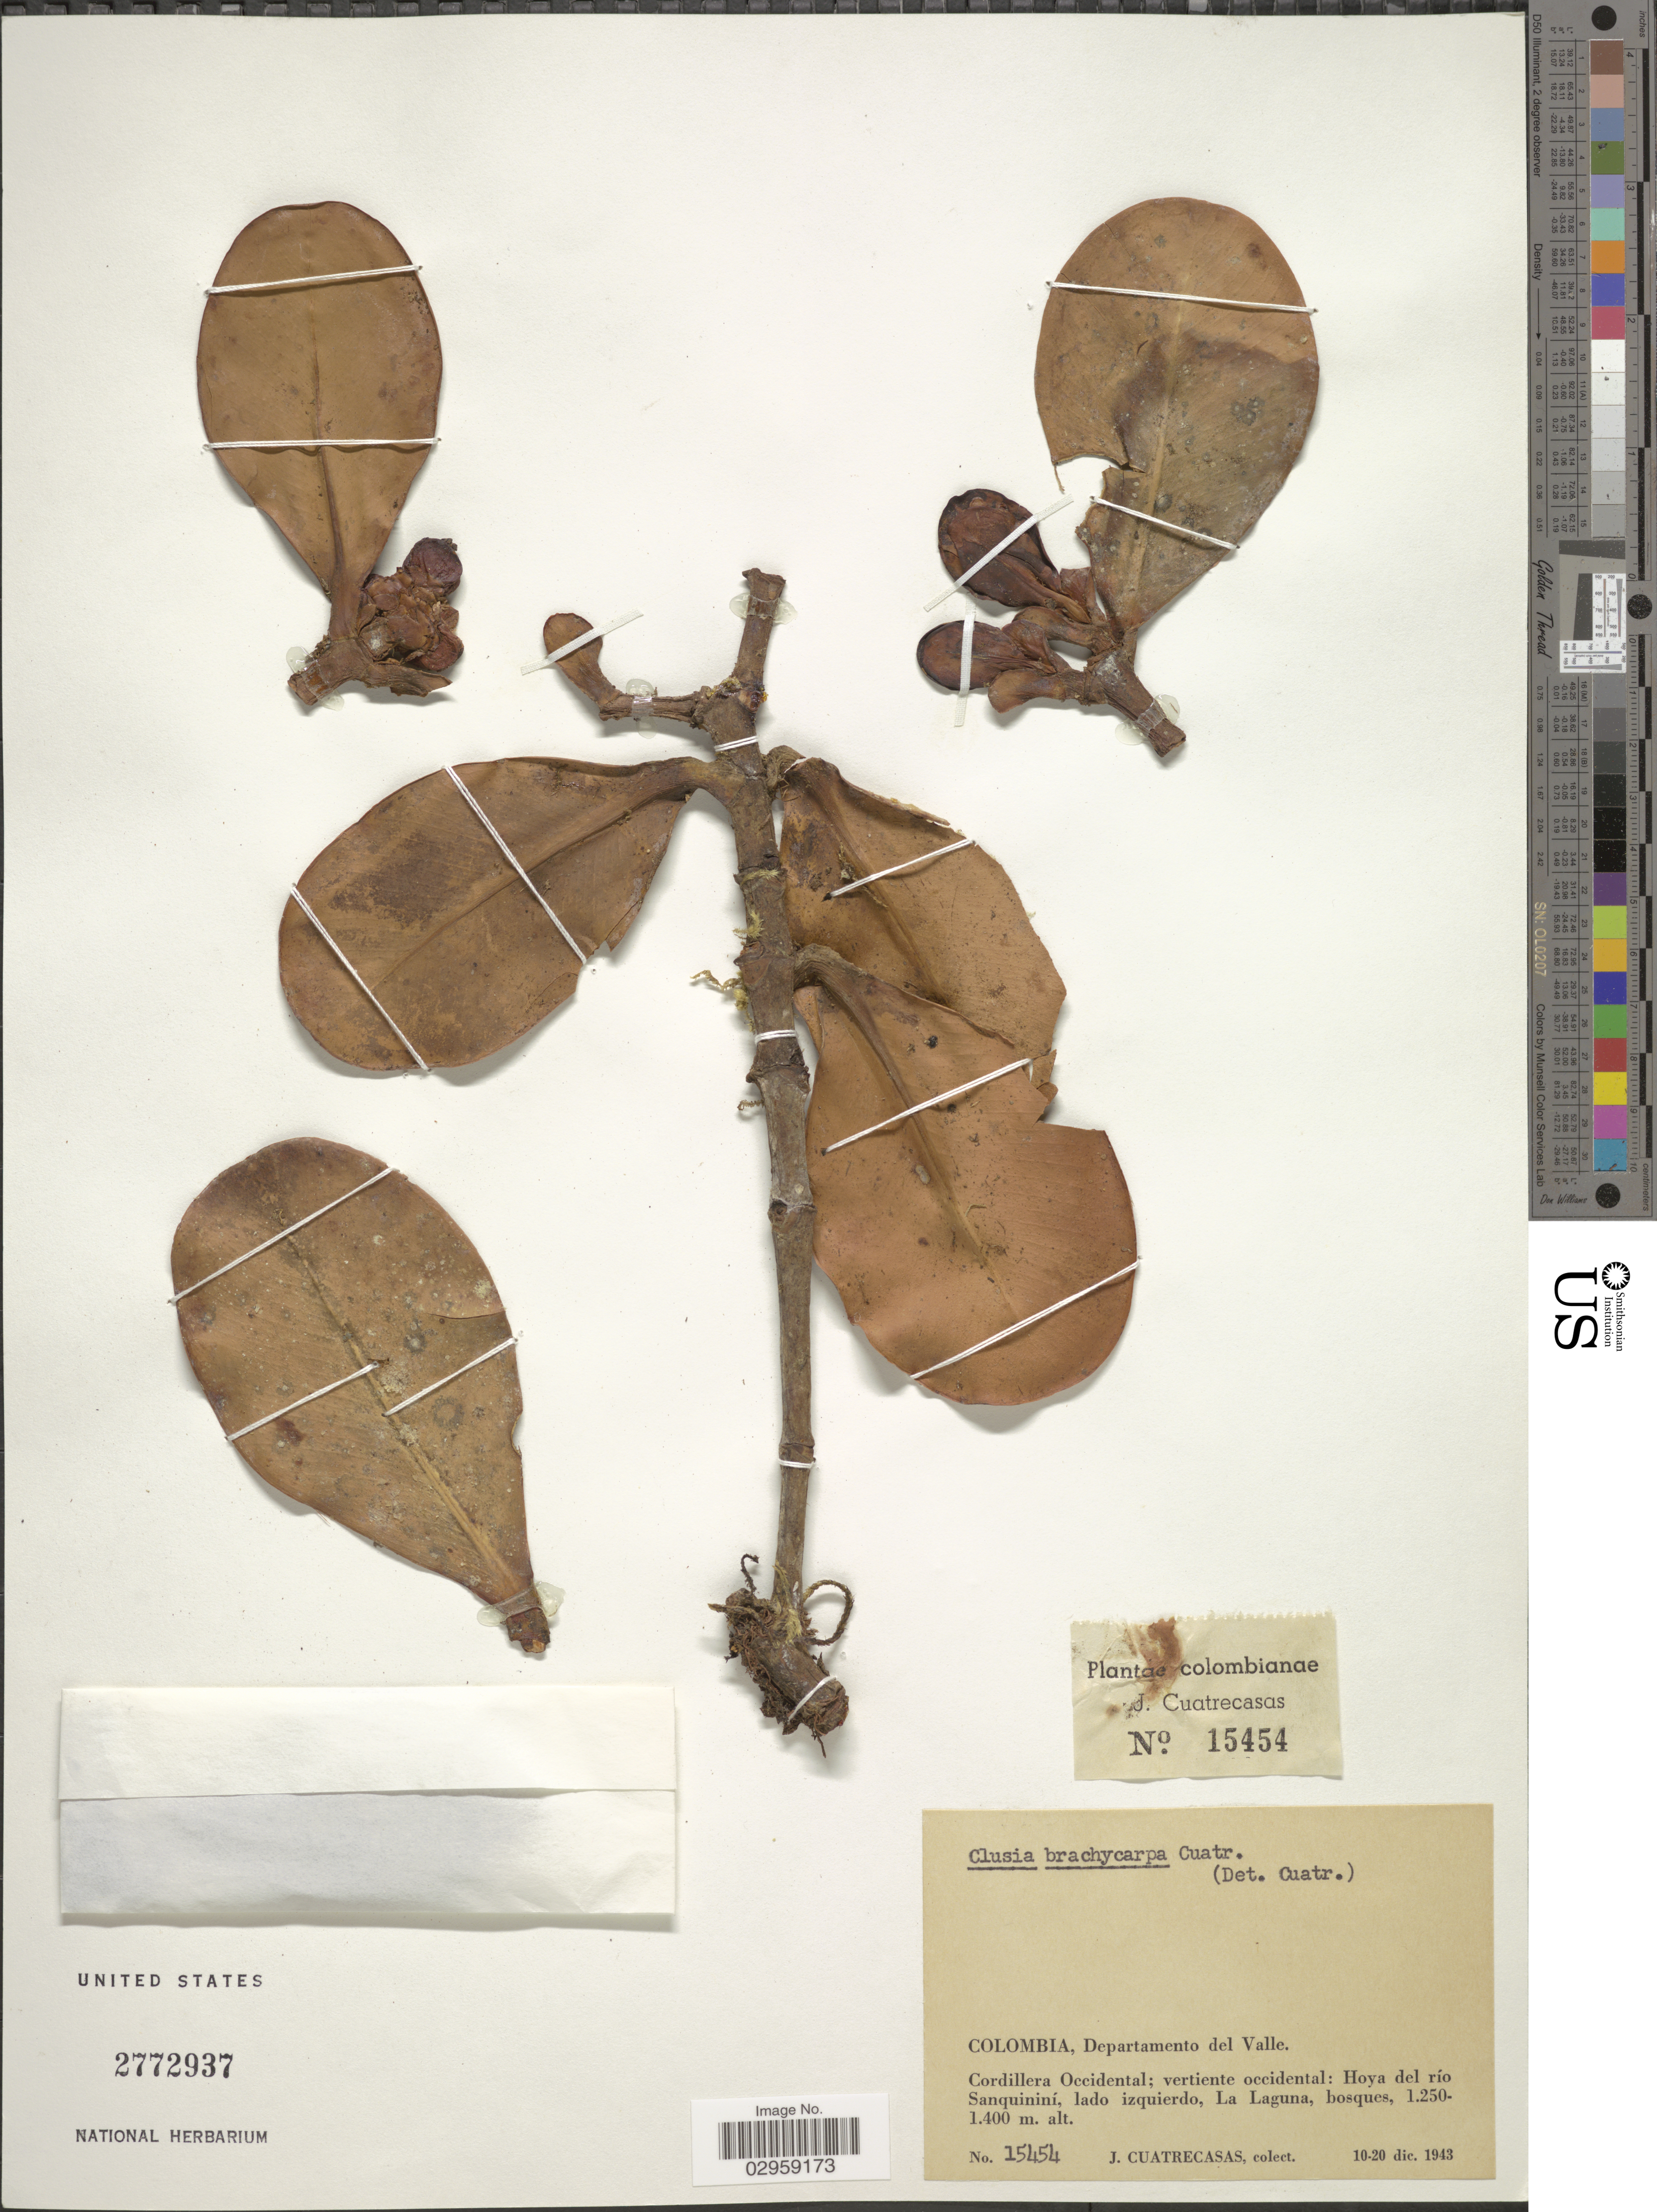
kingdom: Plantae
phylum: Tracheophyta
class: Magnoliopsida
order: Malpighiales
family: Clusiaceae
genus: Clusia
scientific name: Clusia brachycarpa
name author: Cuatrec.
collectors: J. Cuatrecasas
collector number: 15454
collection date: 1943-12-10/1943-12-20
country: Colombia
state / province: Valle del Cauca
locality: Departamento del Valle. Cordillera Occidental; vertiente occidental: Hoya del río Sanquininí, lado izquierdo, La Laguna, bosques.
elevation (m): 1250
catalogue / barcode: US 2772937